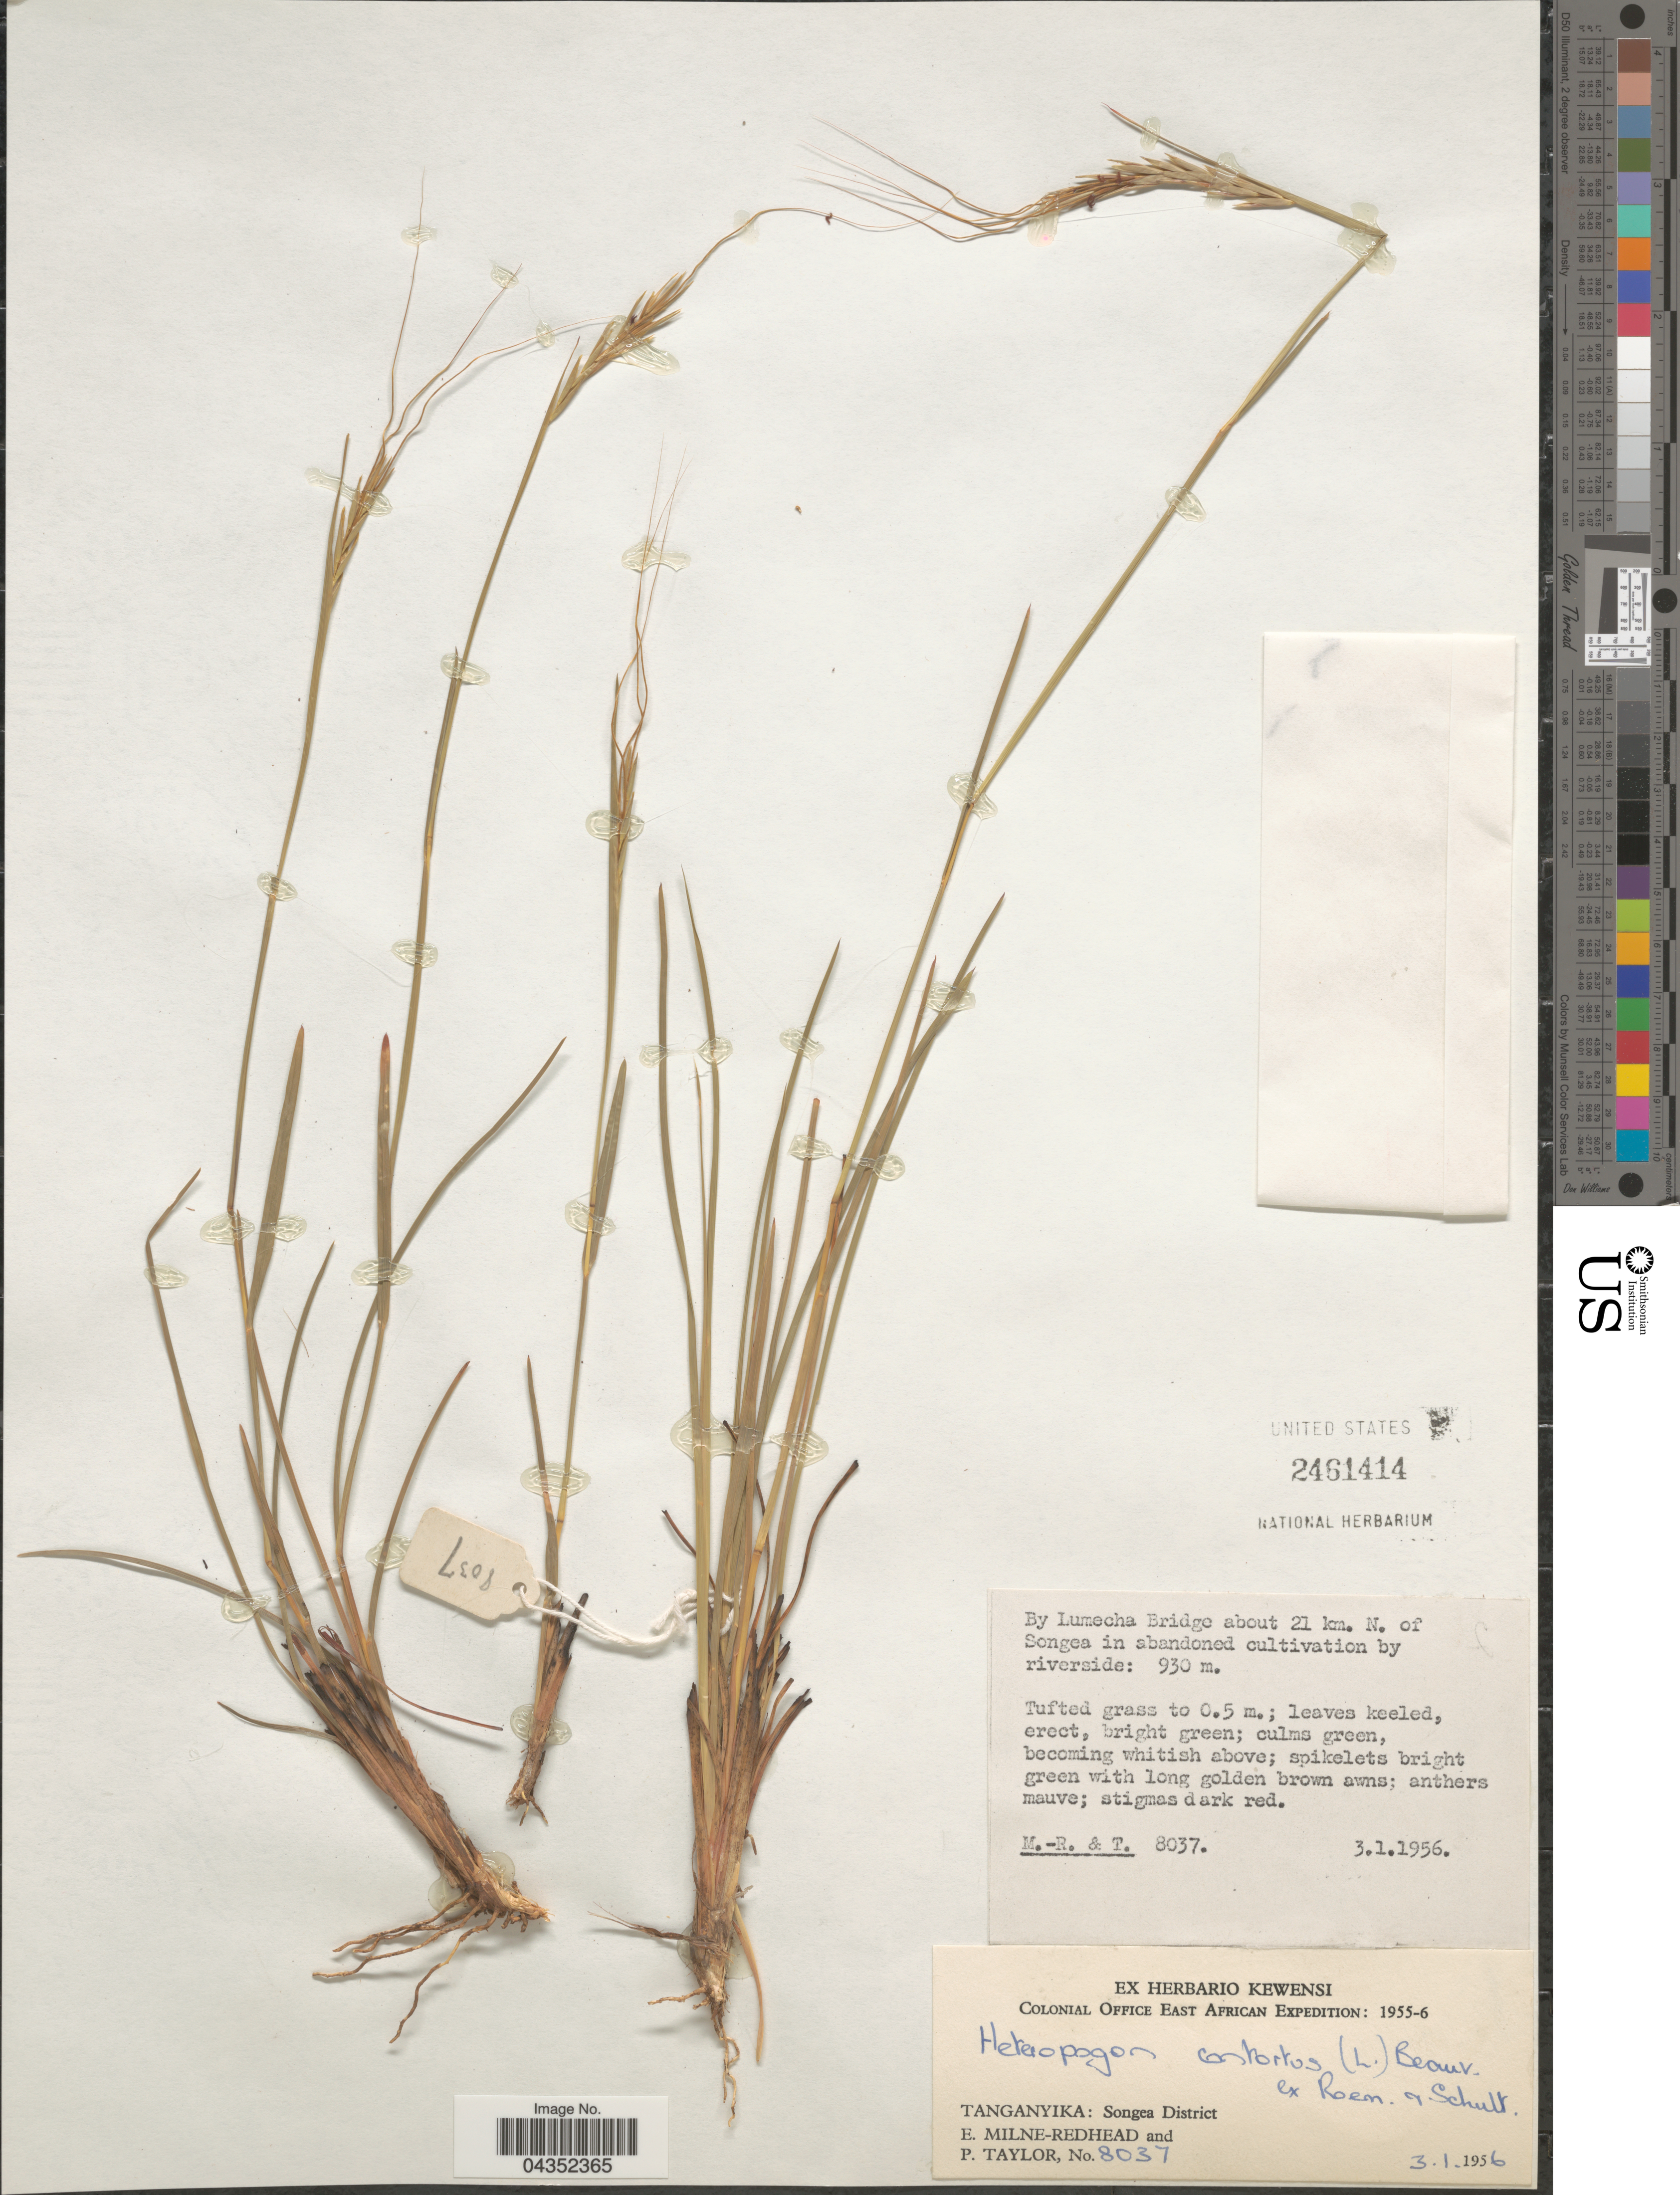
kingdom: Plantae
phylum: Tracheophyta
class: Liliopsida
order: Poales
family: Poaceae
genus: Heteropogon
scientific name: Heteropogon contortus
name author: (L.) P. Beauv. ex Roem. & Schult.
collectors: E. W. Milne-Redhead & P. Taylor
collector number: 8037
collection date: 1956-01-03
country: Tanzania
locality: Colonial Office East African Expedition: 1955-6. Tanganyika: Songea District. By Lumecha Bridge about 21 km. N. of Songea in abandoned cultivation by riverside.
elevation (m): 930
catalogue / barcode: US 2461414